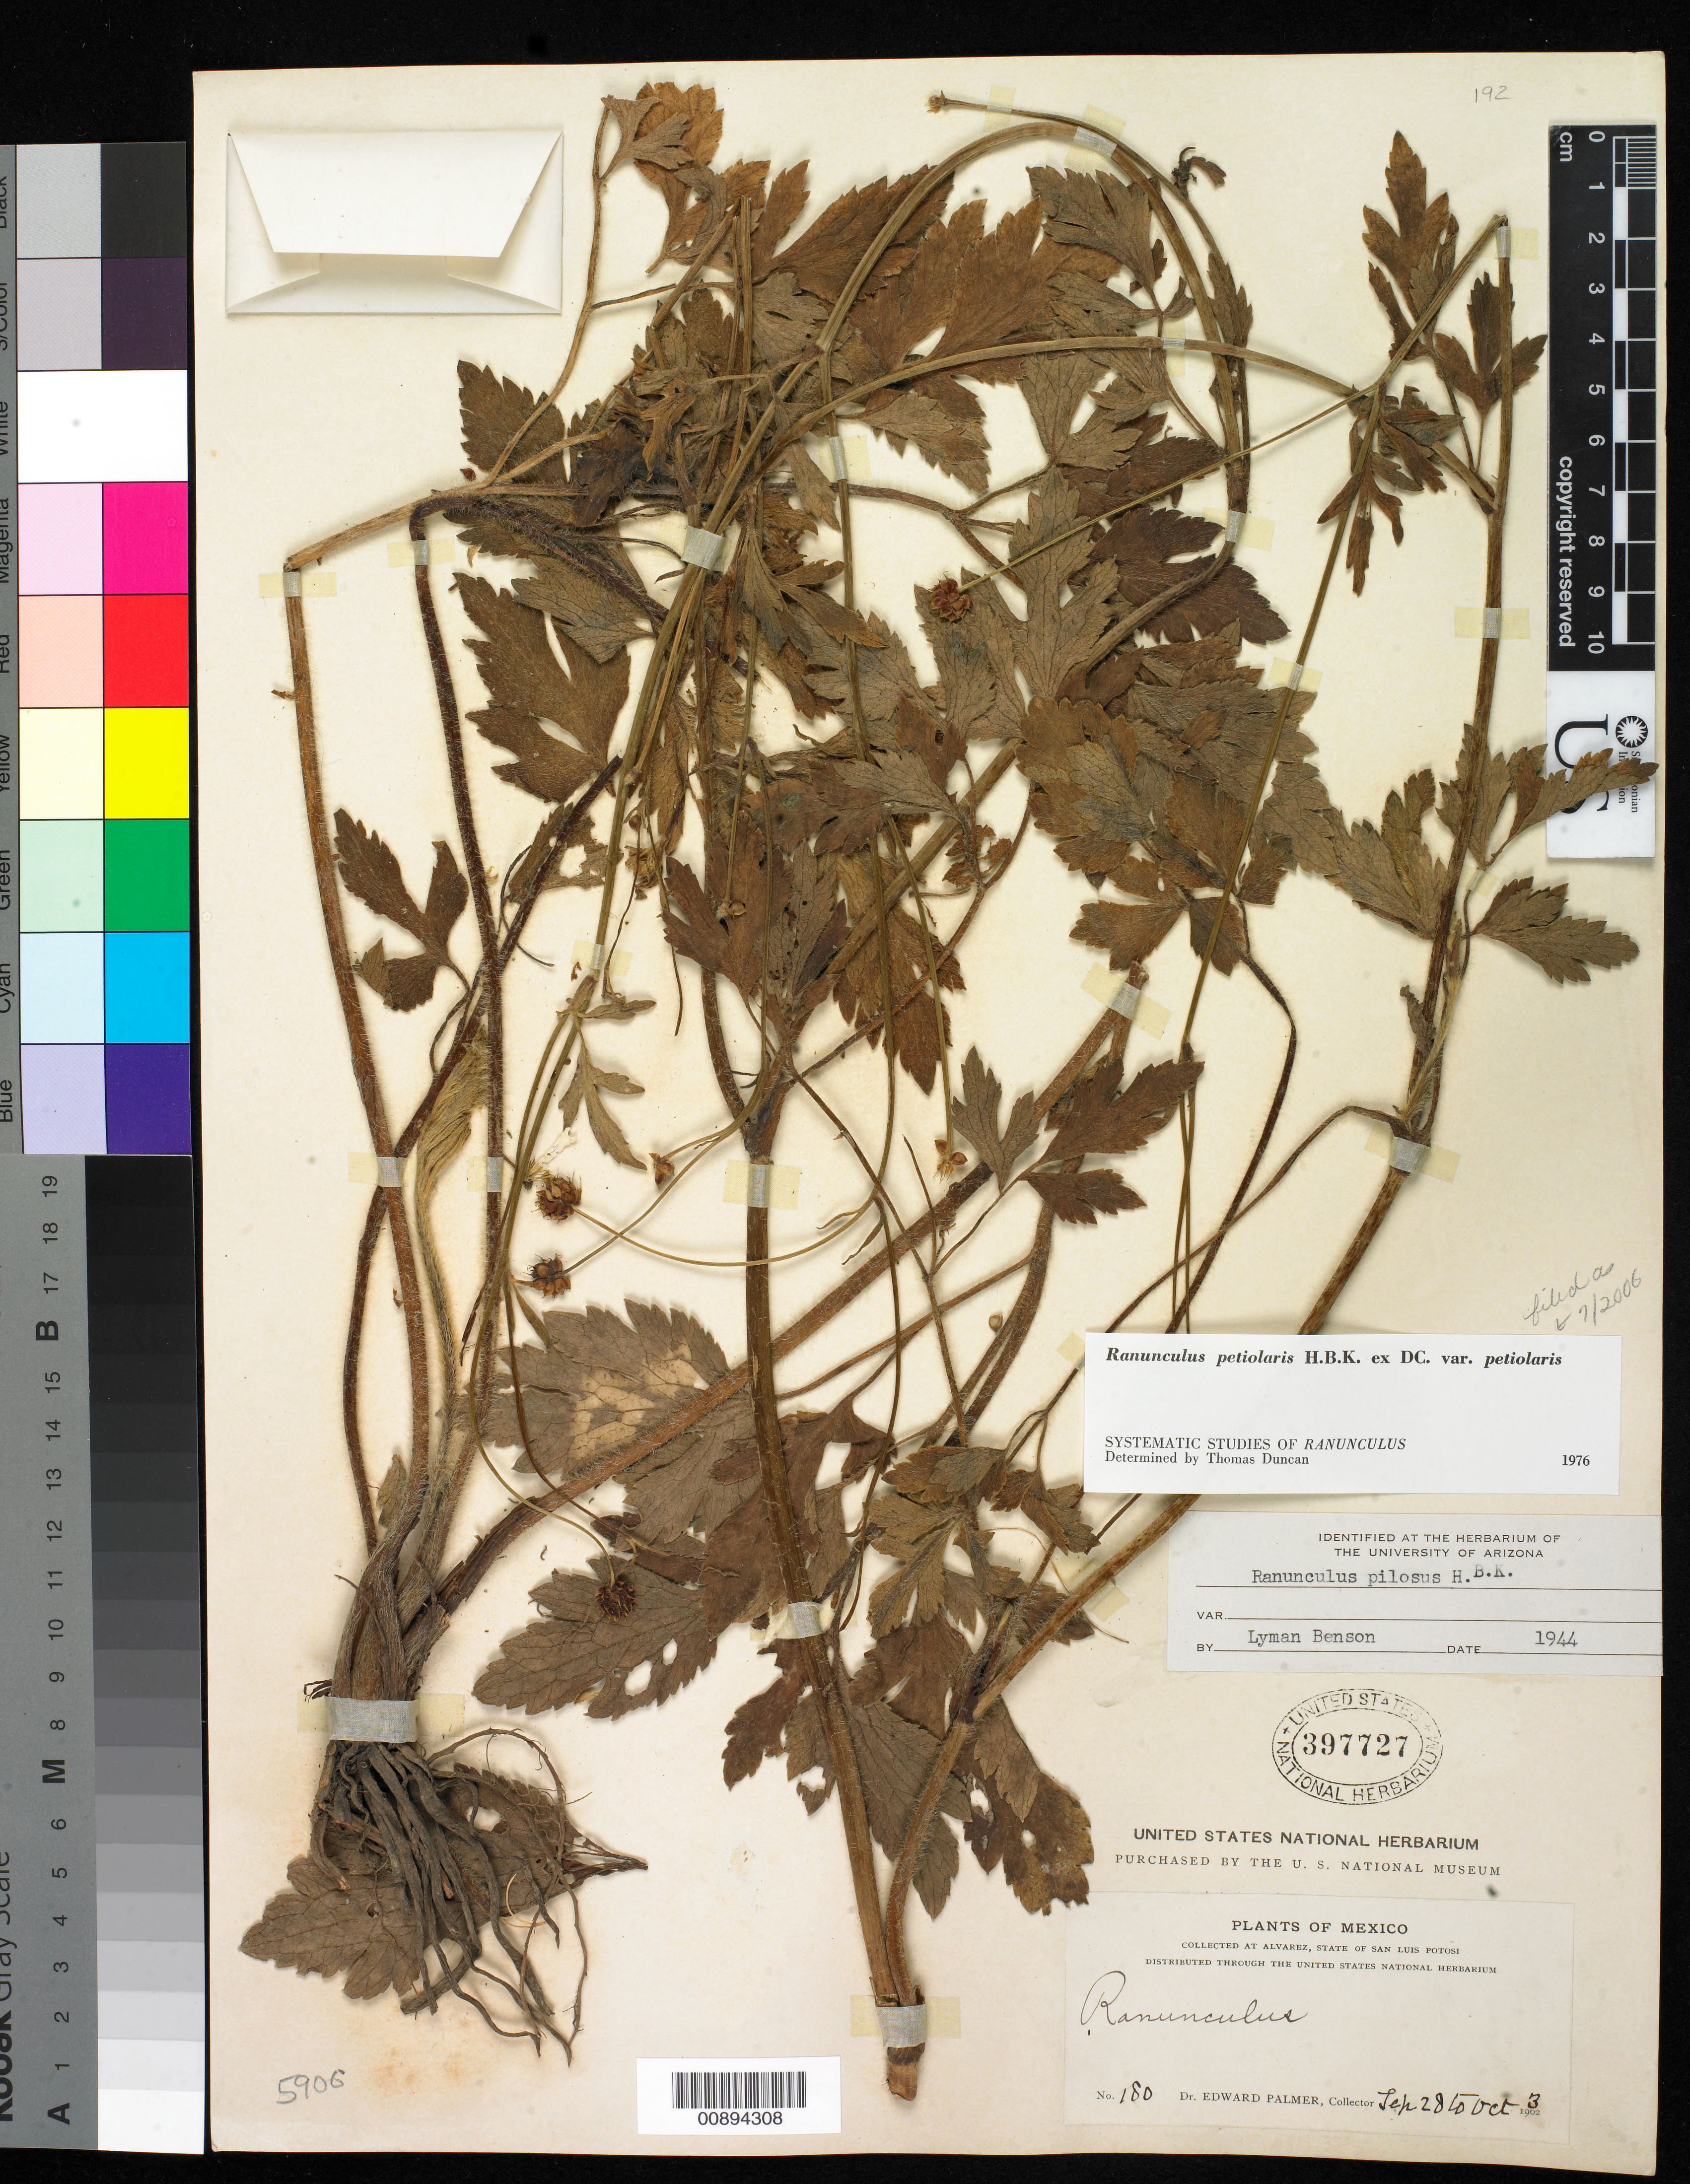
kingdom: Plantae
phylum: Tracheophyta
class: Magnoliopsida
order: Ranunculales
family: Ranunculaceae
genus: Ranunculus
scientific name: Ranunculus petiolaris var. petiolaris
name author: Kunth ex DC.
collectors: E. Palmer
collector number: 180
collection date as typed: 28 Sep 1902 to 03 Oct 1902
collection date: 1902-09-28/1902-10-03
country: Mexico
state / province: San Luis Potosí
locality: Alvarez, San Luis Potosí.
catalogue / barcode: US 397727